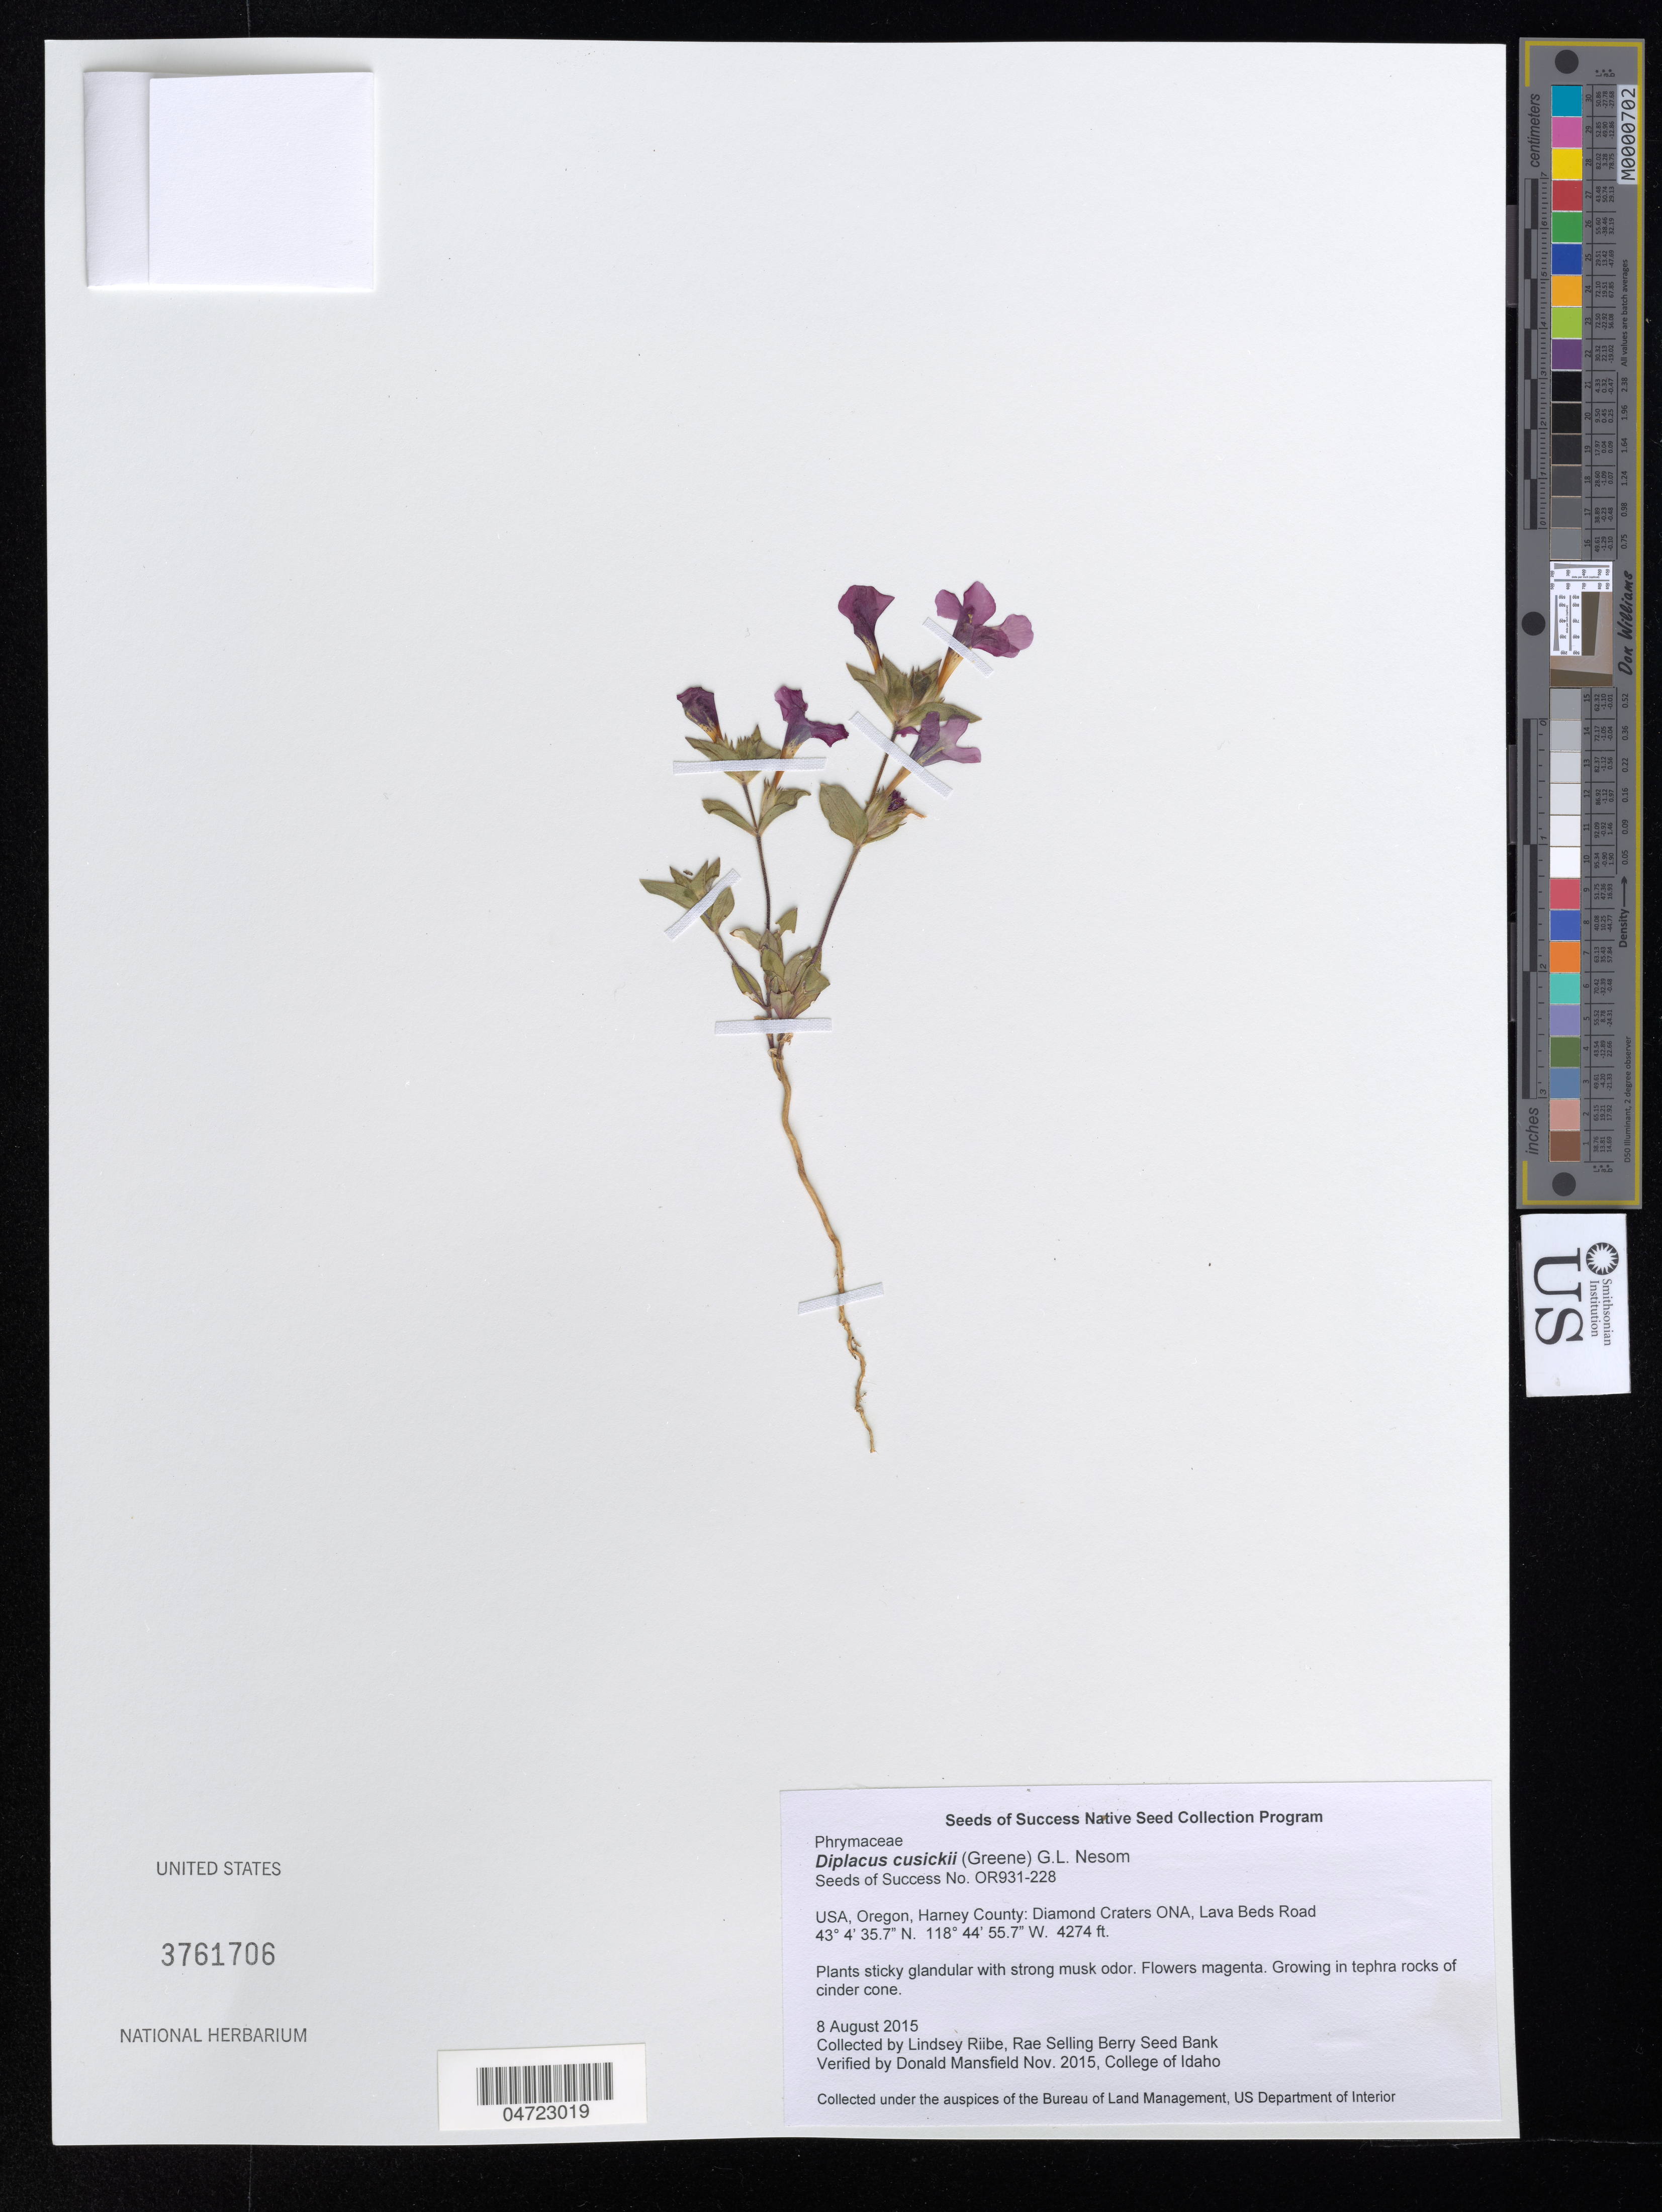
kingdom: Plantae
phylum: Tracheophyta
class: Magnoliopsida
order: Lamiales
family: Phrymaceae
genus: Diplacus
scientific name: Diplacus cusickii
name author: (Greene) G.L. Nesom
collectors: L. Riibe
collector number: OR931-228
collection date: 2015-08-08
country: United States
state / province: Oregon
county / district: Harney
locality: Harney County: Diamond Craters ONA, Lava Beds Road.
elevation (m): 1303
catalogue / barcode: US 3761706